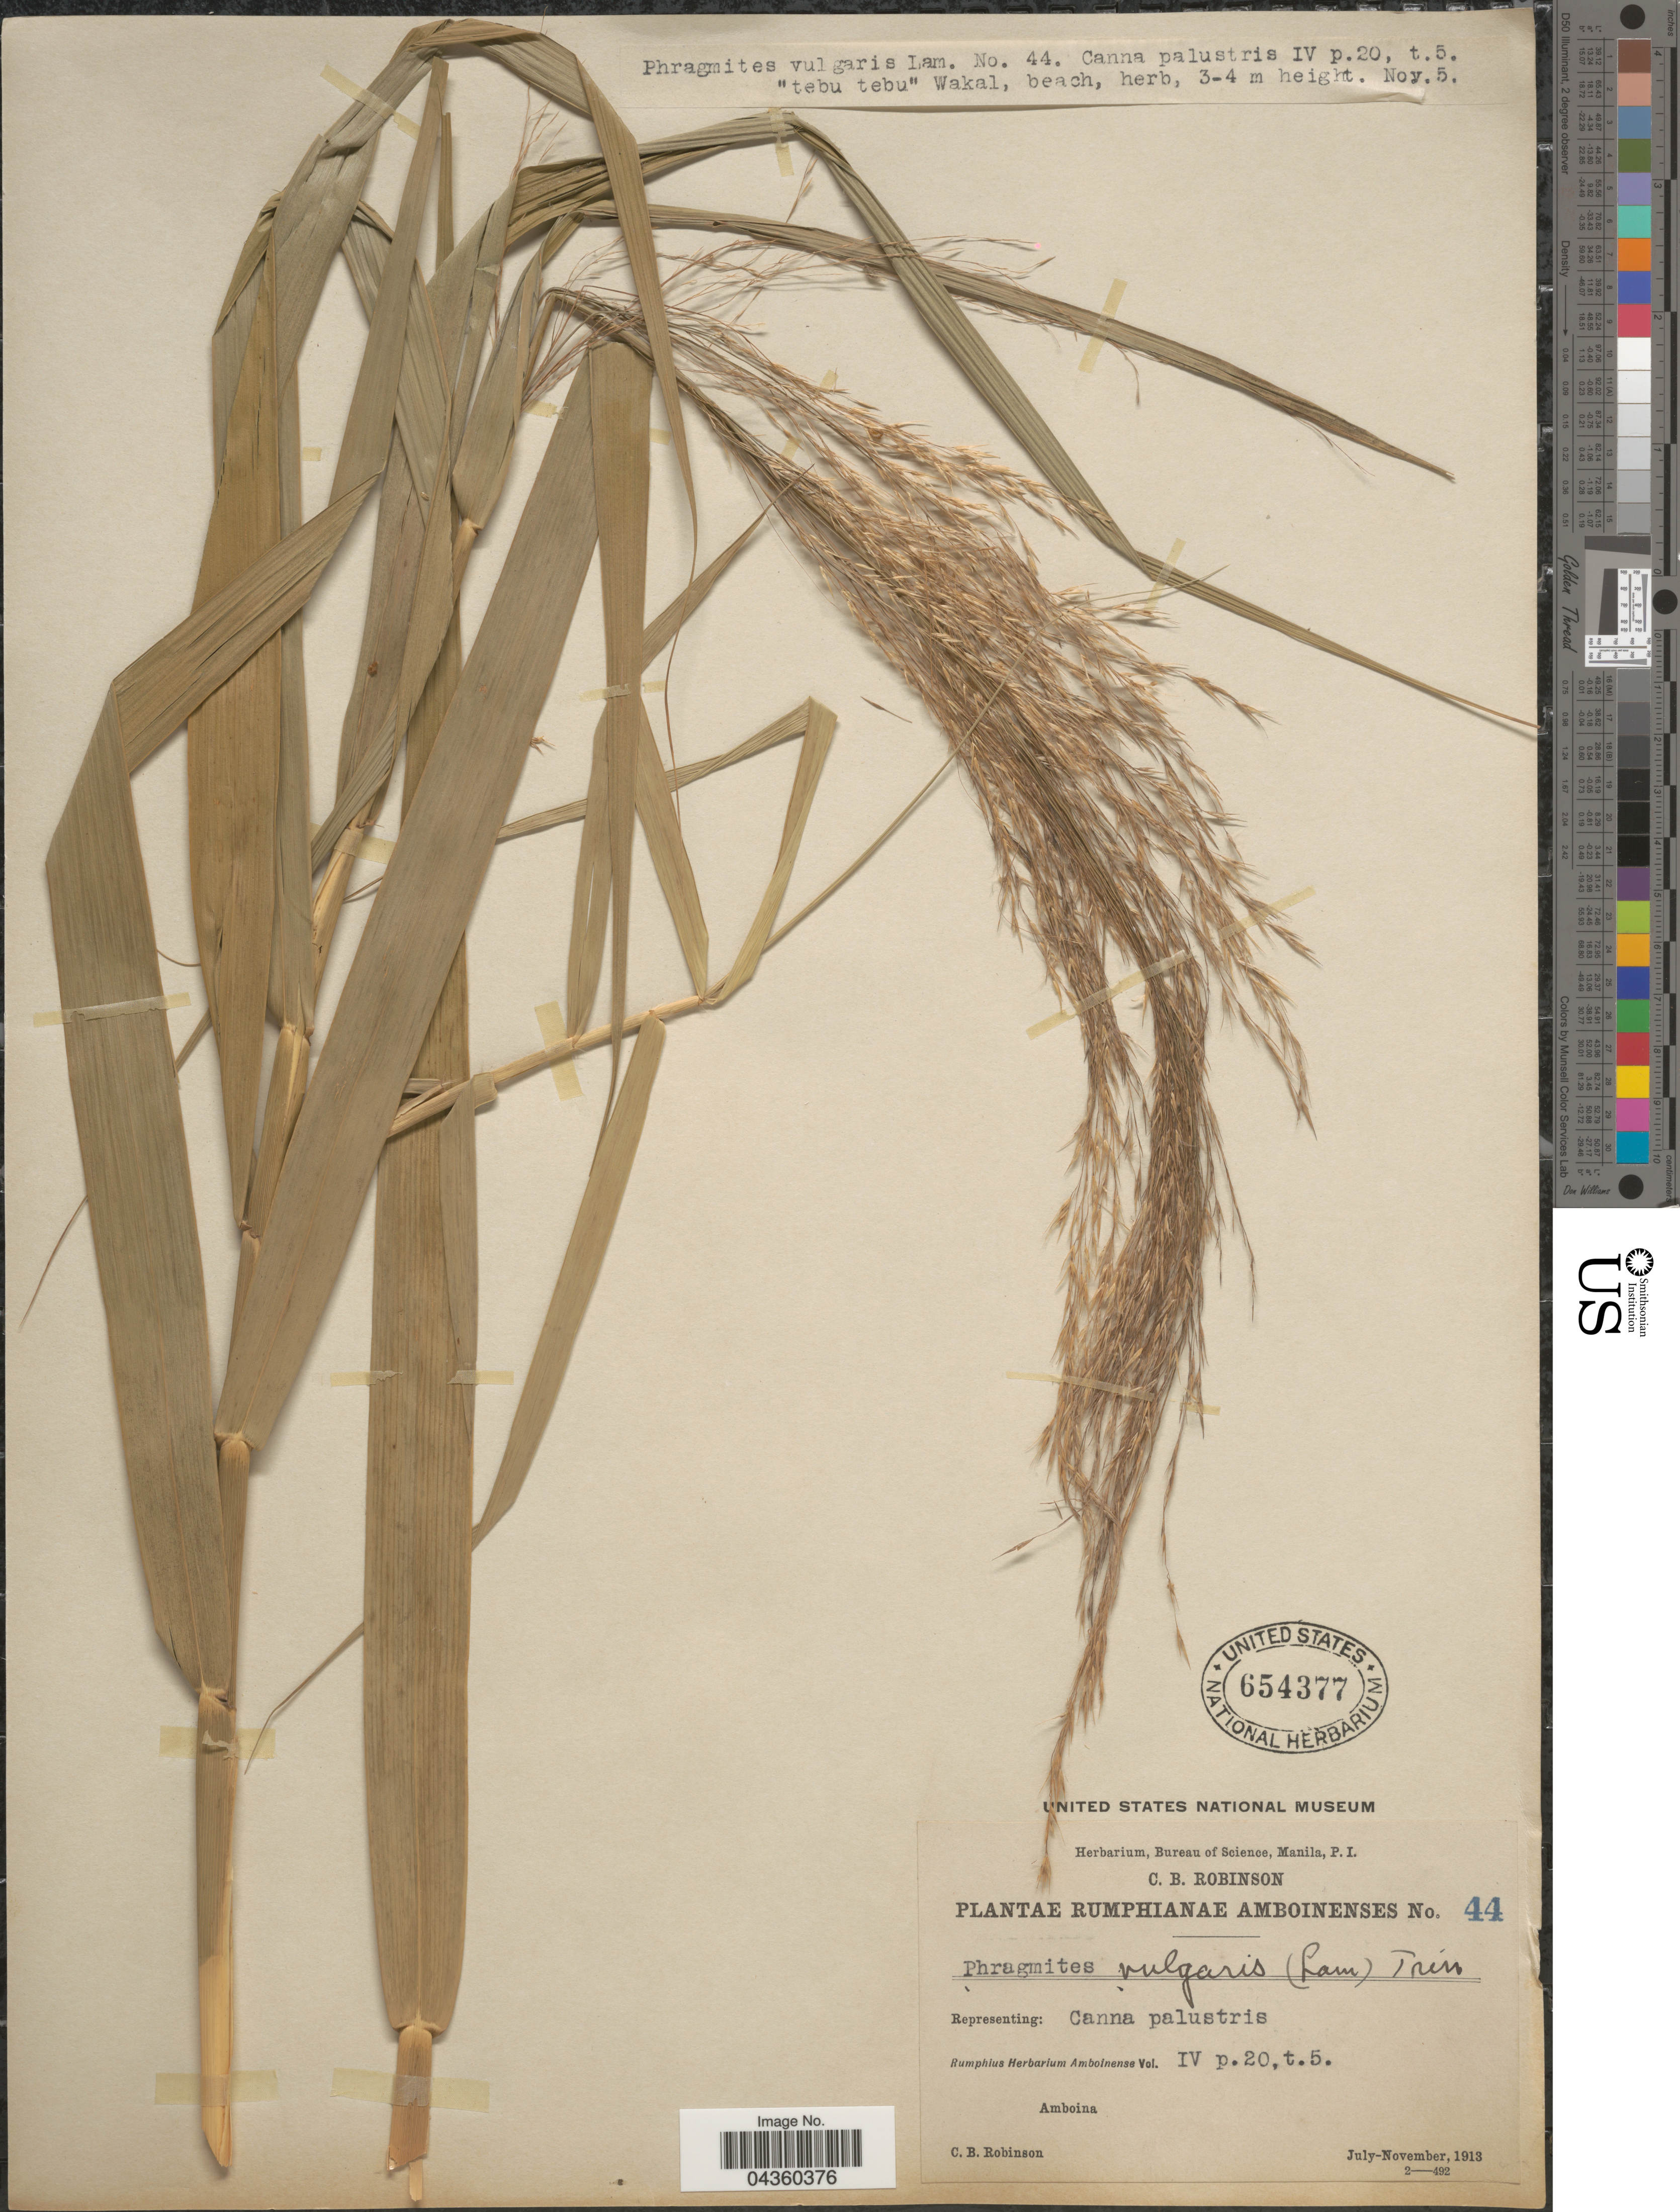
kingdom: Plantae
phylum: Tracheophyta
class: Liliopsida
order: Poales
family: Poaceae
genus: Phragmites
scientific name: Phragmites karka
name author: (Retz.) Trin. ex Steud.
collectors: C. Robinson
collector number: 44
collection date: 1913-07/1913-11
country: Indonesia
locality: Amboina.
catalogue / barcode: US 654377